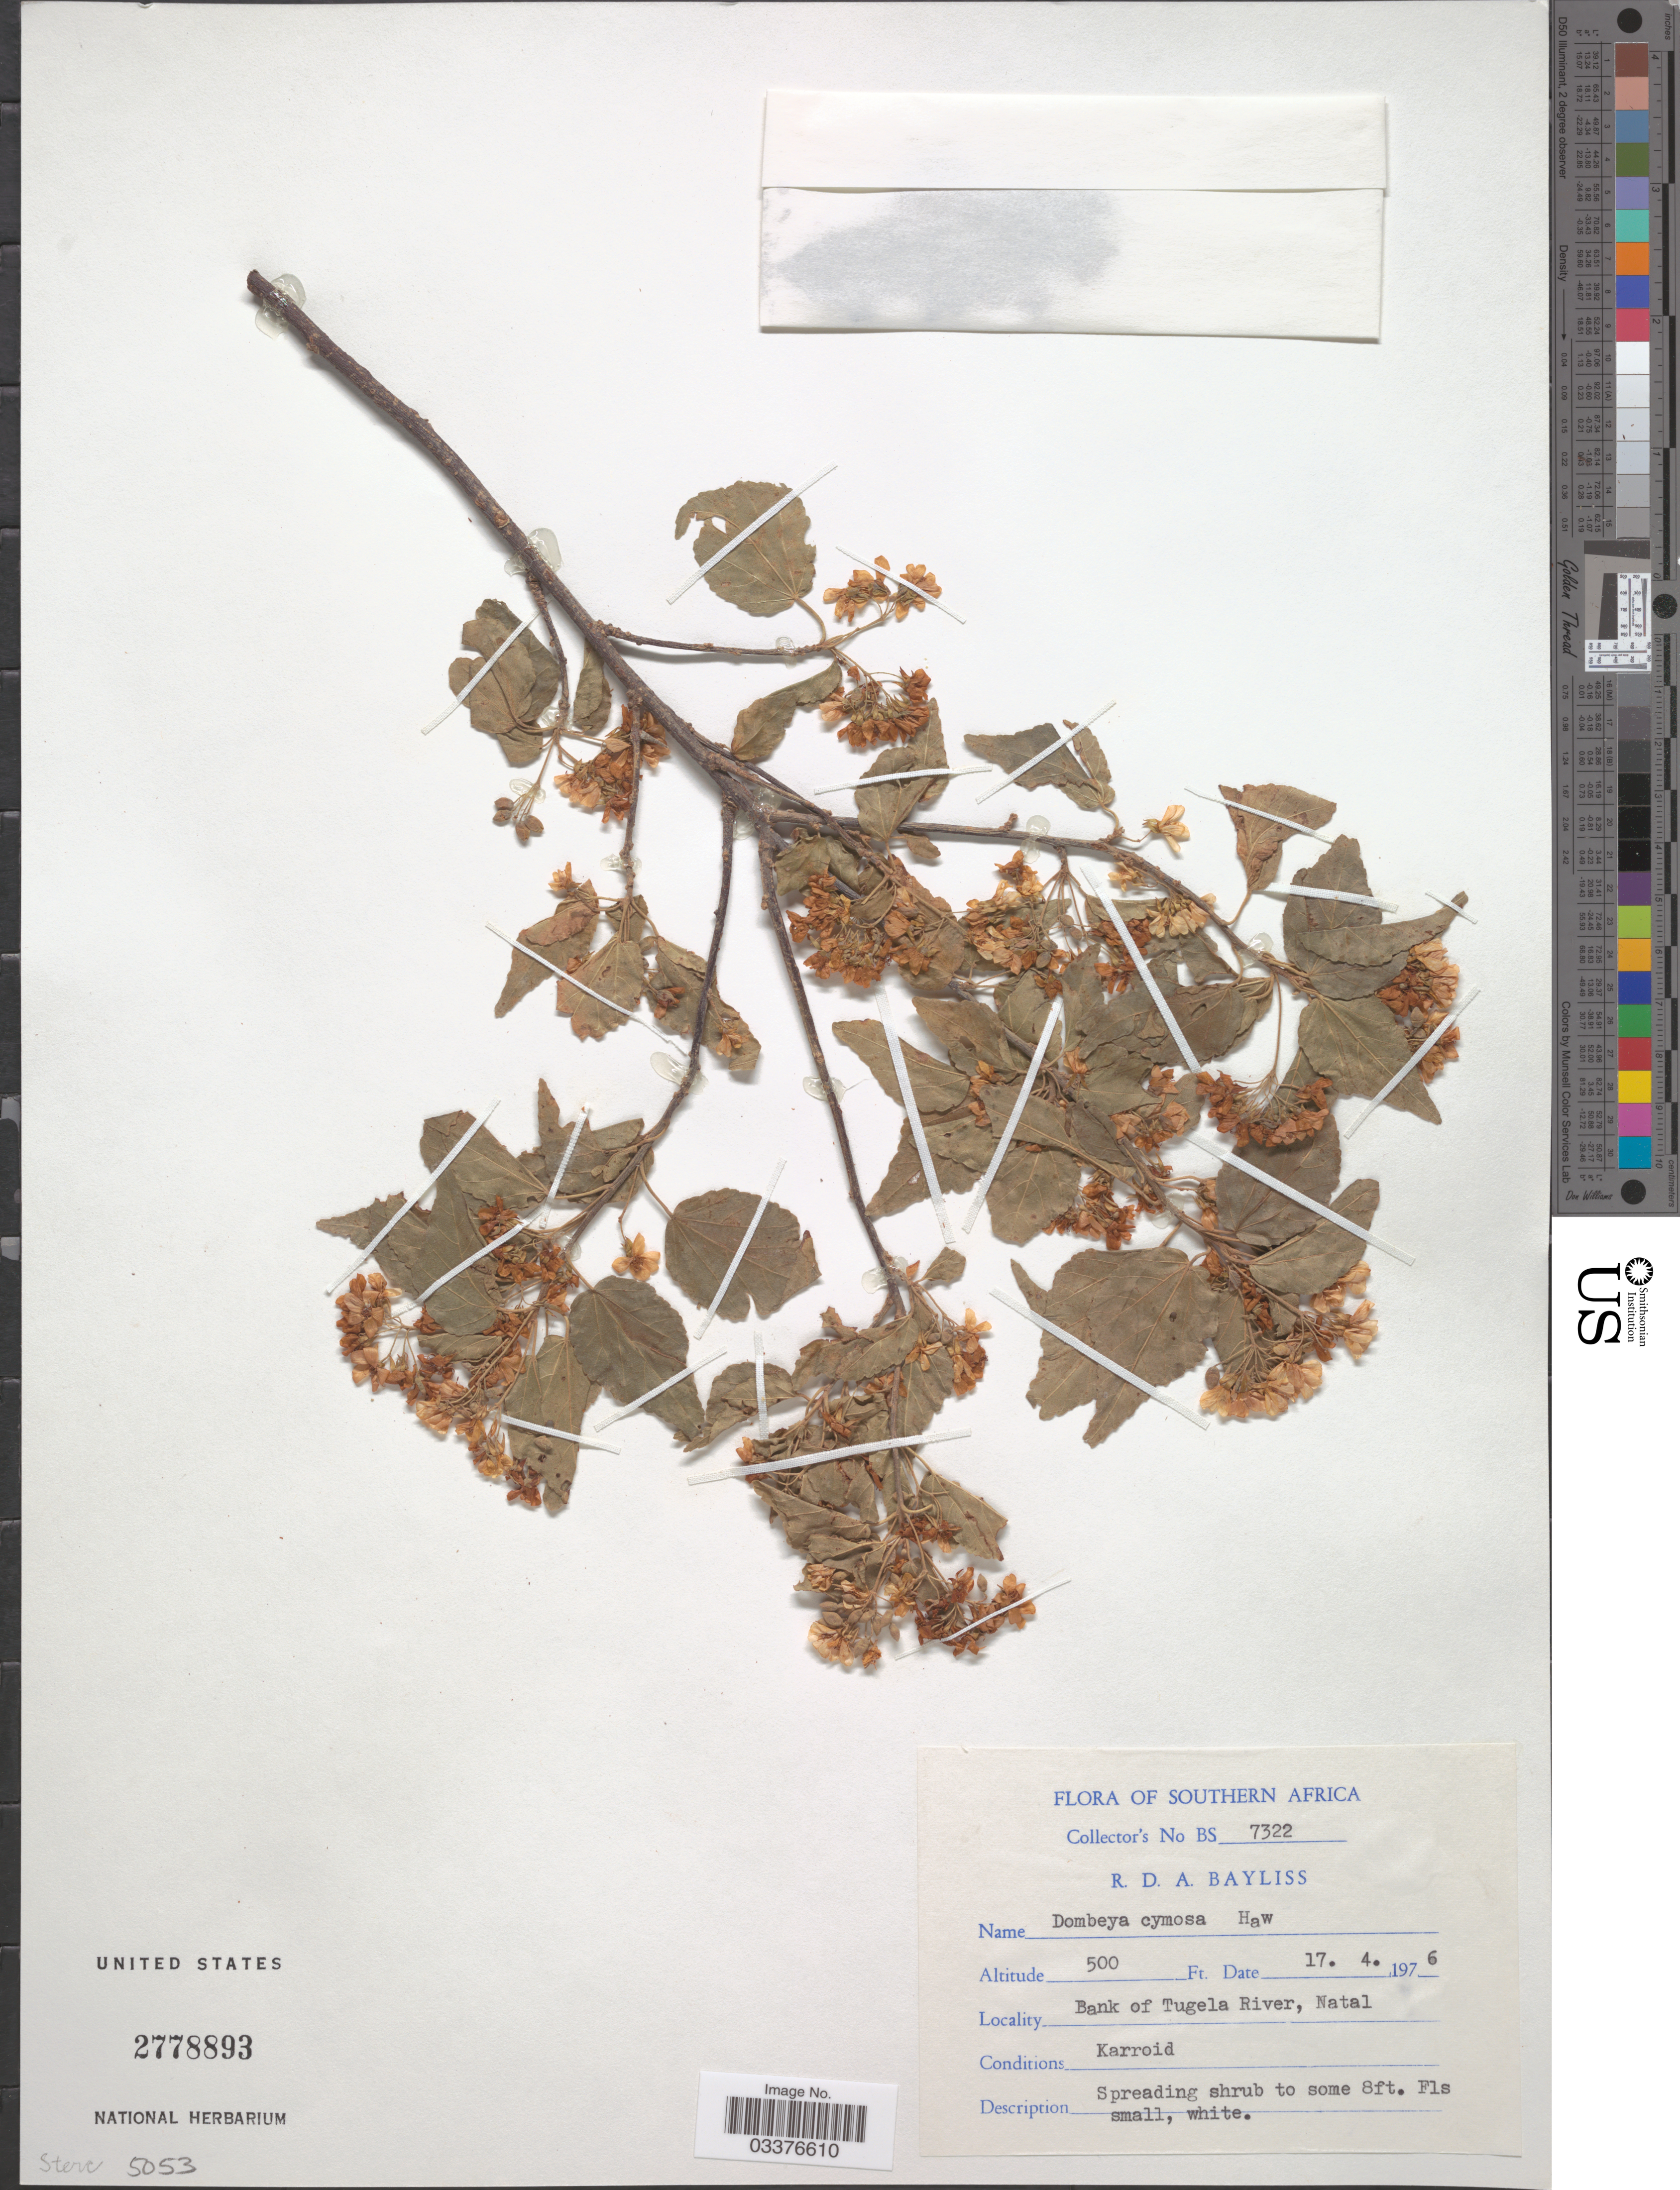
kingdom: Plantae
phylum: Tracheophyta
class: Magnoliopsida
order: Malvales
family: Malvaceae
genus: Dombeya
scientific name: Dombeya cymosa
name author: Harv.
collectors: R. Bayliss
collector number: BS 7322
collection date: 1976-04-17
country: South Africa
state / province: KwaZulu-Natal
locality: Southern Africa. Bank of Tugela River.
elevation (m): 152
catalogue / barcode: US 2778893